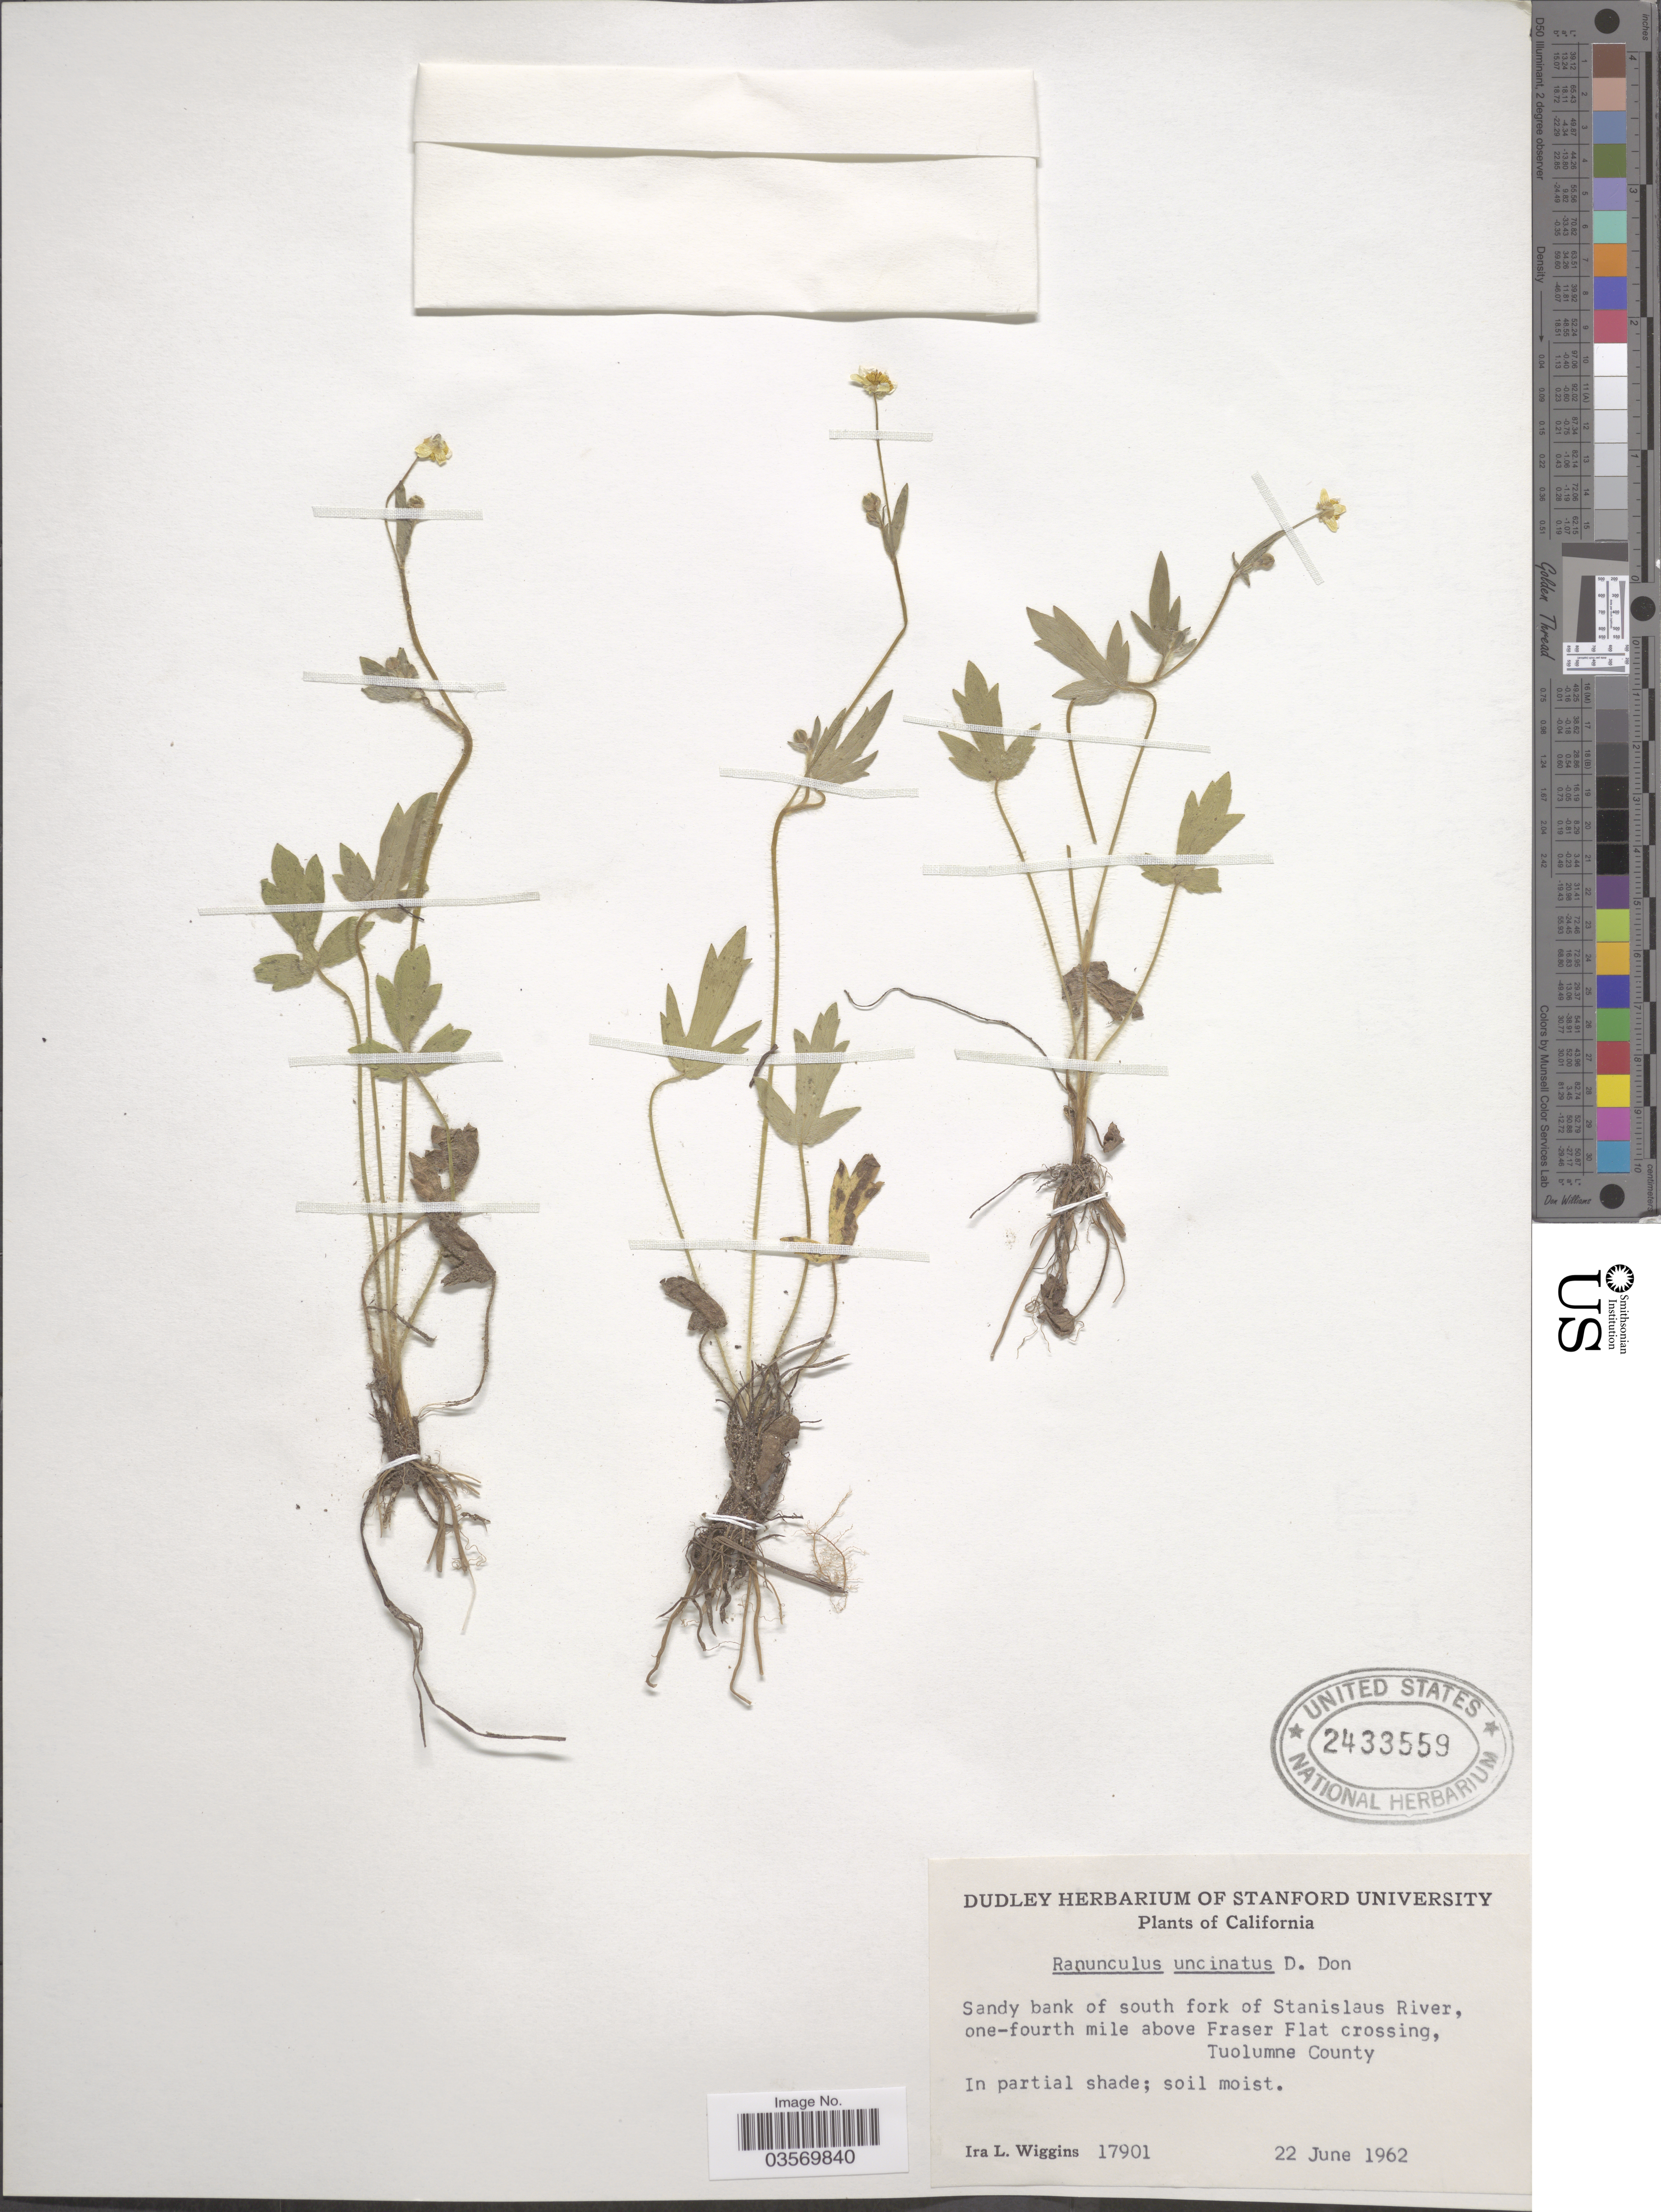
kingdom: Plantae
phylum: Tracheophyta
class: Magnoliopsida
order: Ranunculales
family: Ranunculaceae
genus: Ranunculus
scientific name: Ranunculus uncinatus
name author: D. Don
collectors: I. L. Wiggins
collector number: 17901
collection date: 1962-06-22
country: United States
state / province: California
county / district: Tuolumne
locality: Sandy bank of south fork of Stanislaus River, one-fourth mile above Fraser Flat crossing, Tuolumne County.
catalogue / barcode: US 2433559